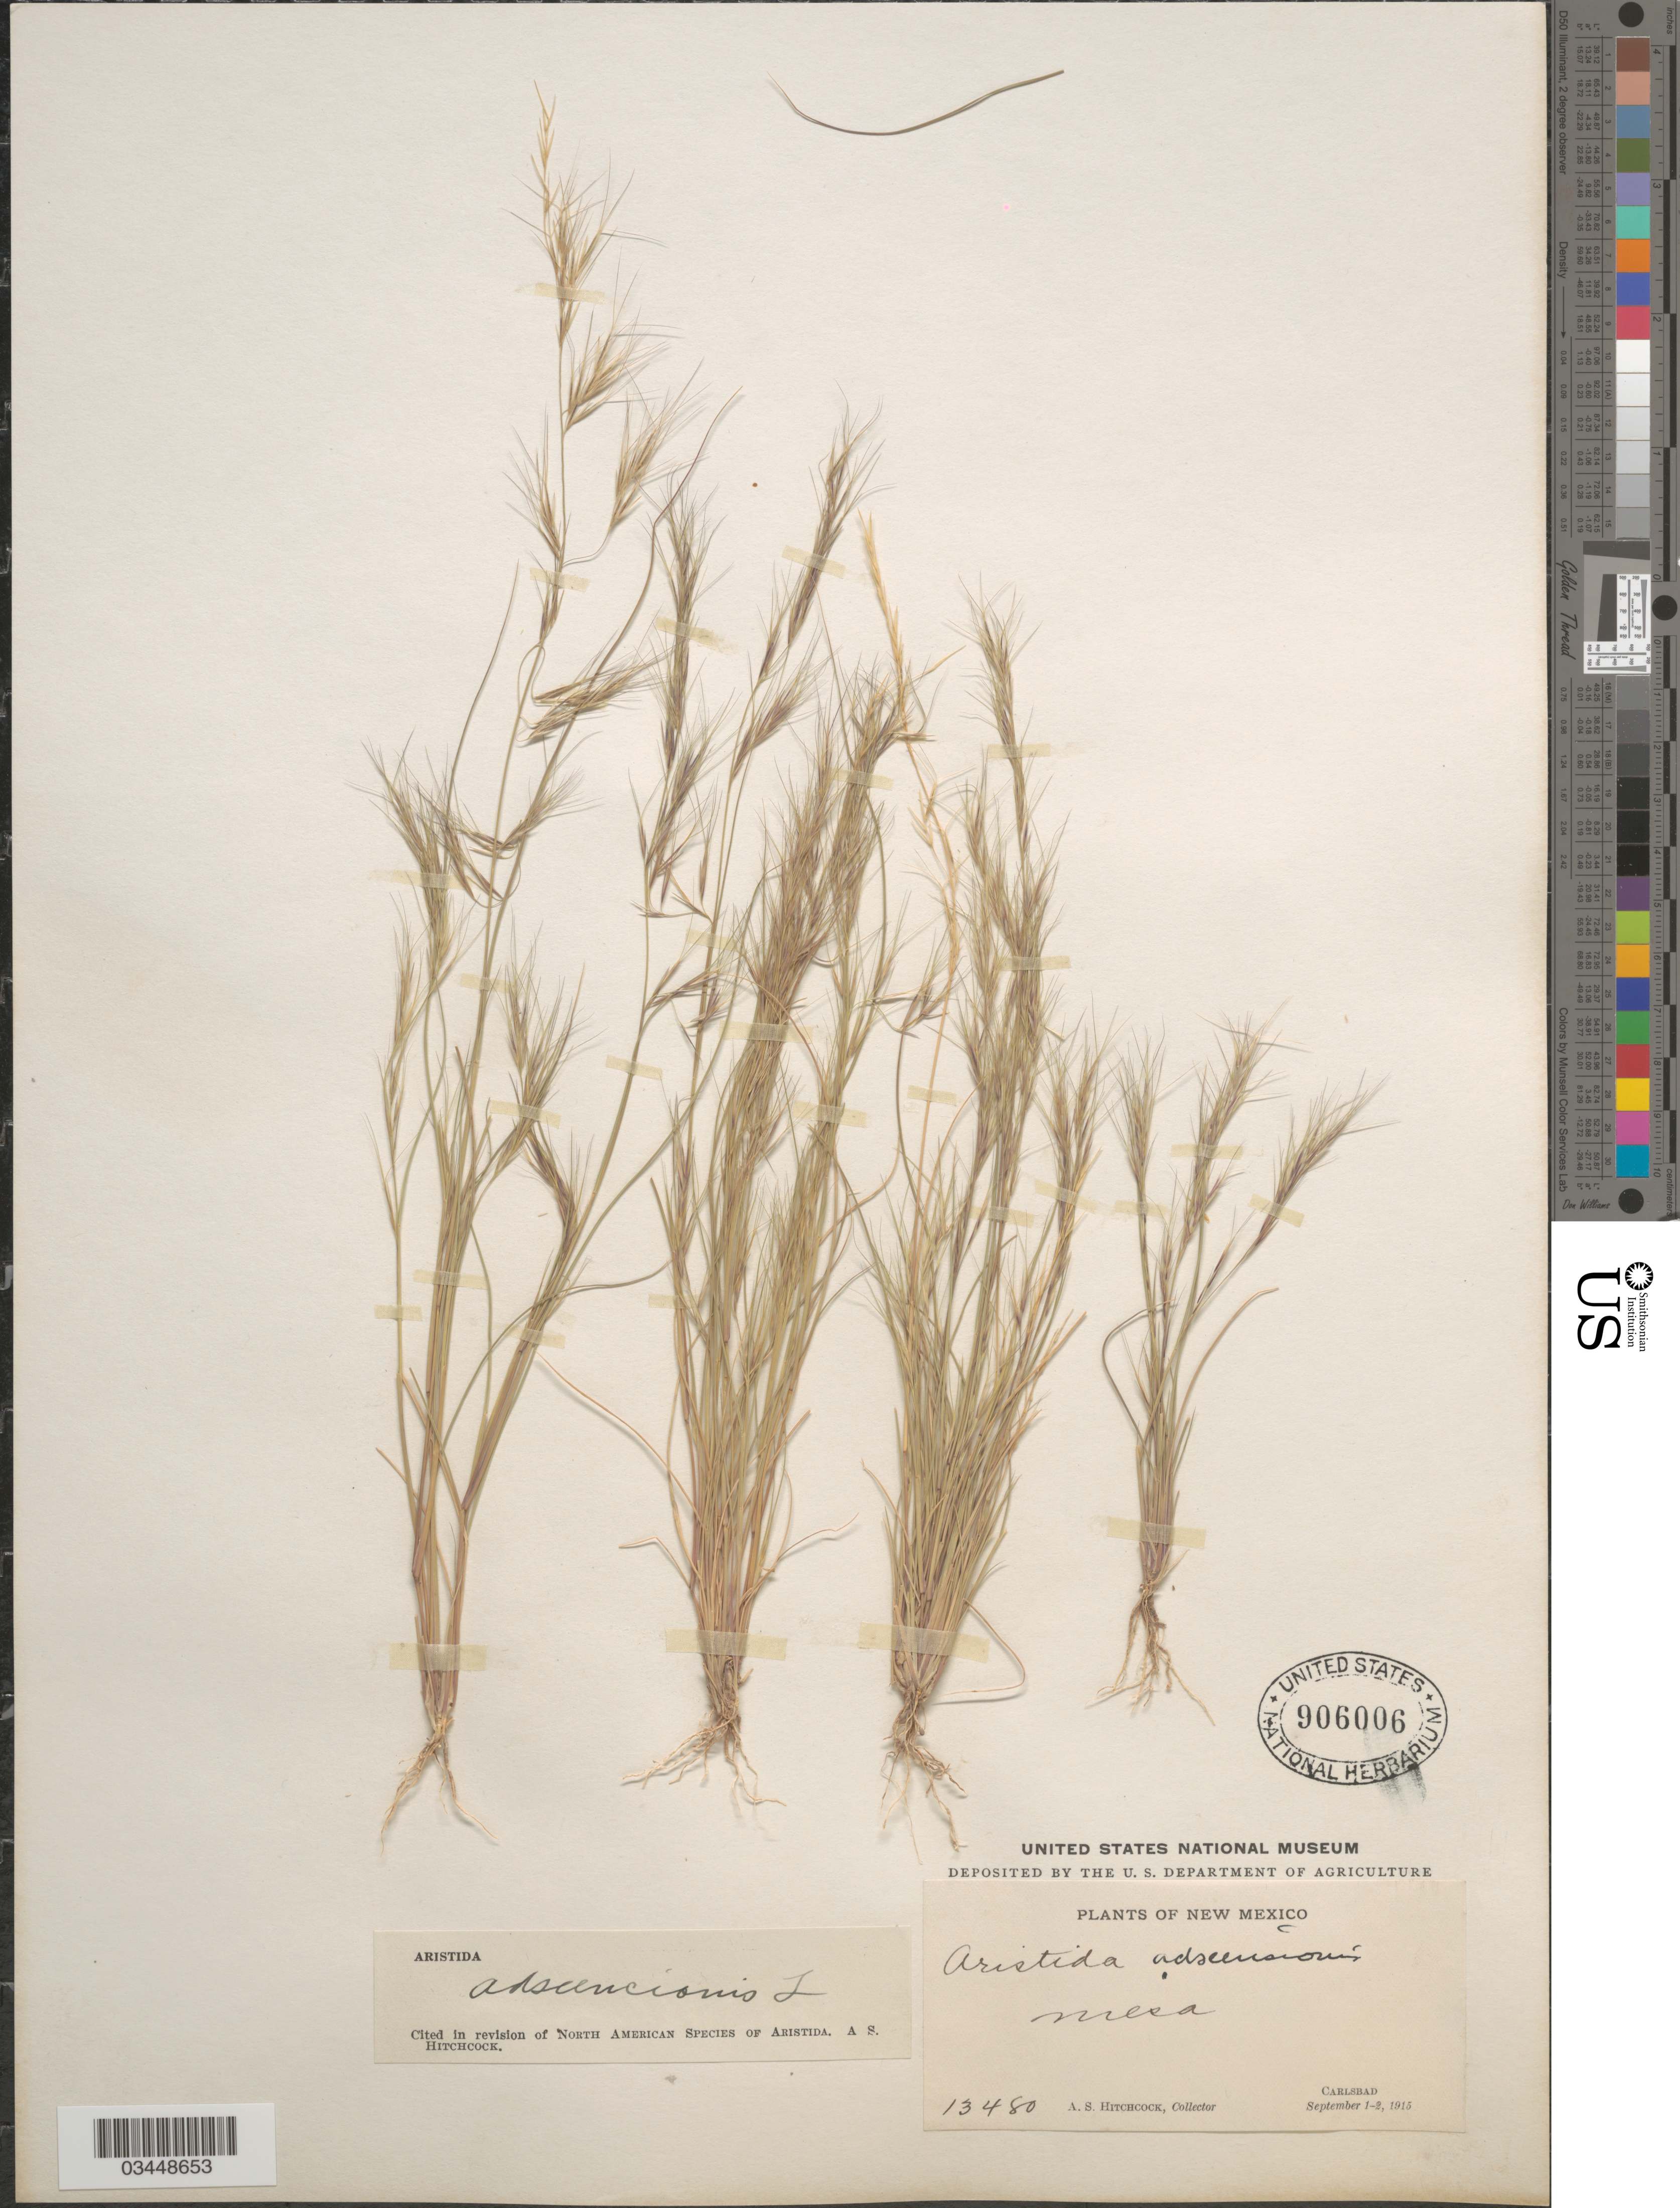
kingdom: Plantae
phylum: Tracheophyta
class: Liliopsida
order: Poales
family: Poaceae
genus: Aristida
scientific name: Aristida adscensionis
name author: L.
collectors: A. S. Hitchcock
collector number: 13480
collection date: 1915-09-01/1915-09-02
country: United States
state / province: New Mexico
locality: Mesa. Carlsbad.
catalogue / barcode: US 906006